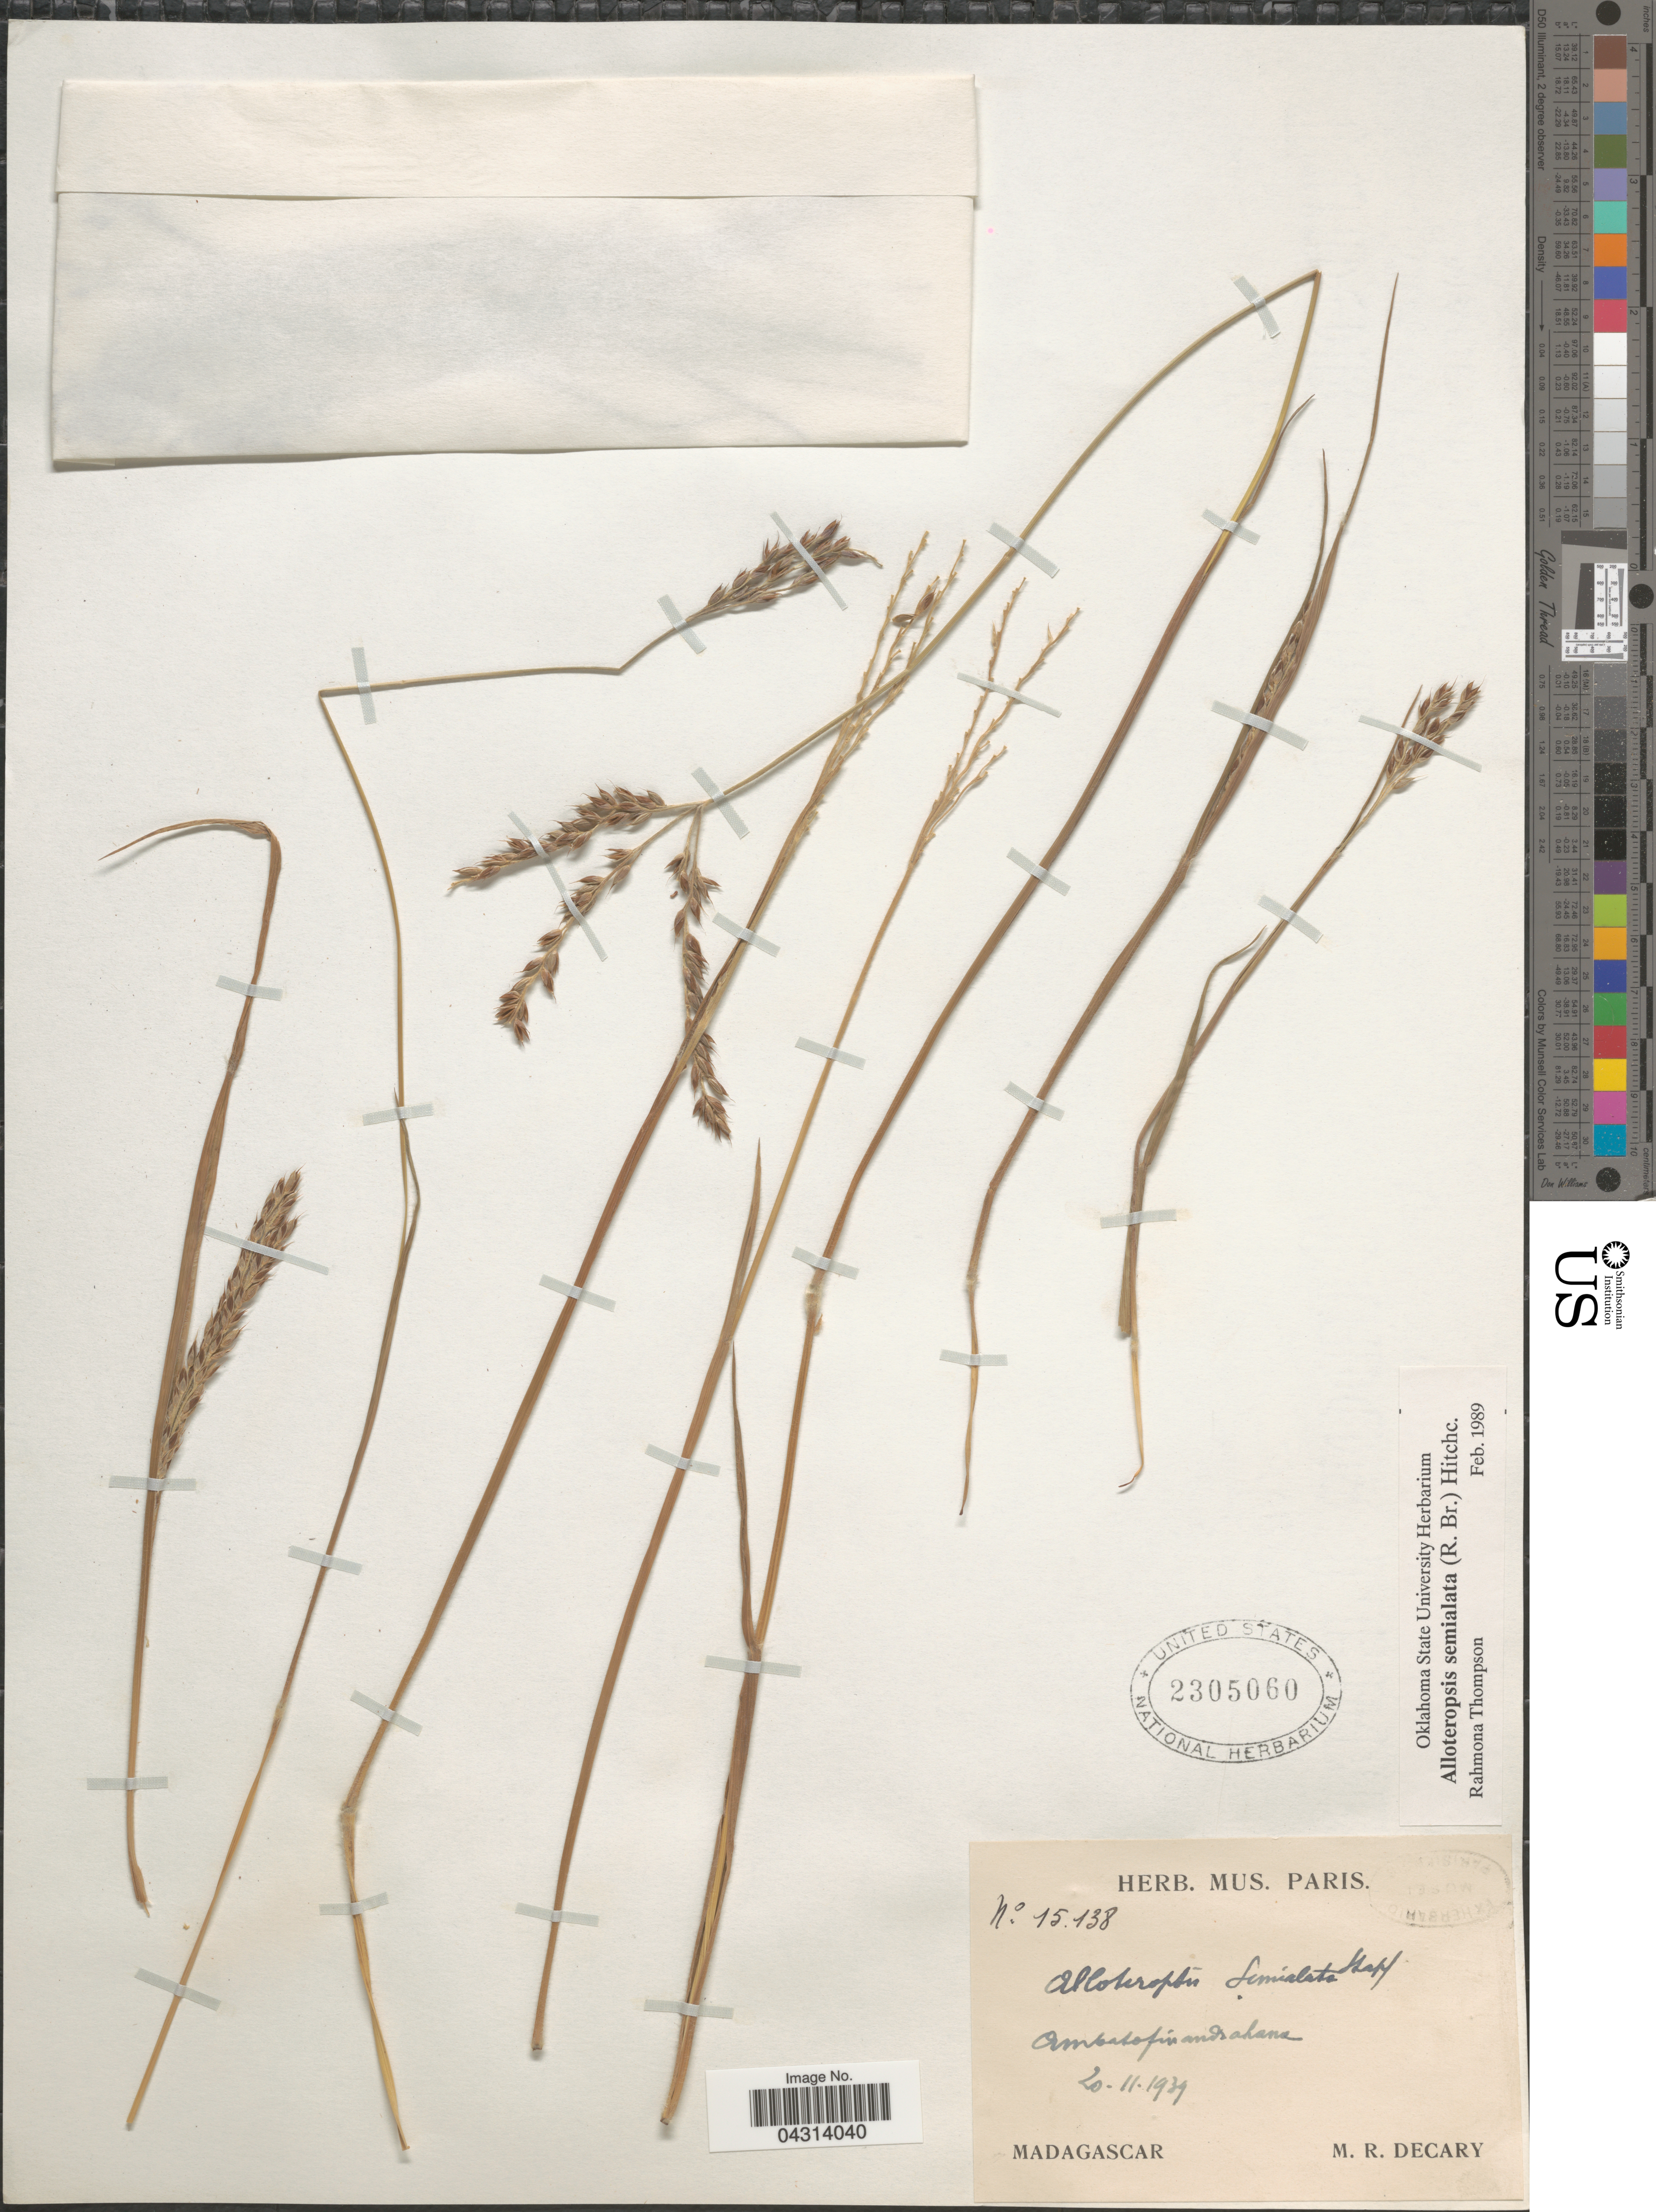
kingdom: Plantae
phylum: Tracheophyta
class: Liliopsida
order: Poales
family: Poaceae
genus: Alloteropsis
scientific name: Alloteropsis semialata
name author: (R. Br.) Hitchc.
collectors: R. Decary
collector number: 15138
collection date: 1939-11-20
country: Madagascar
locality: Ambatofinandrahana.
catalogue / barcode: US 2305060